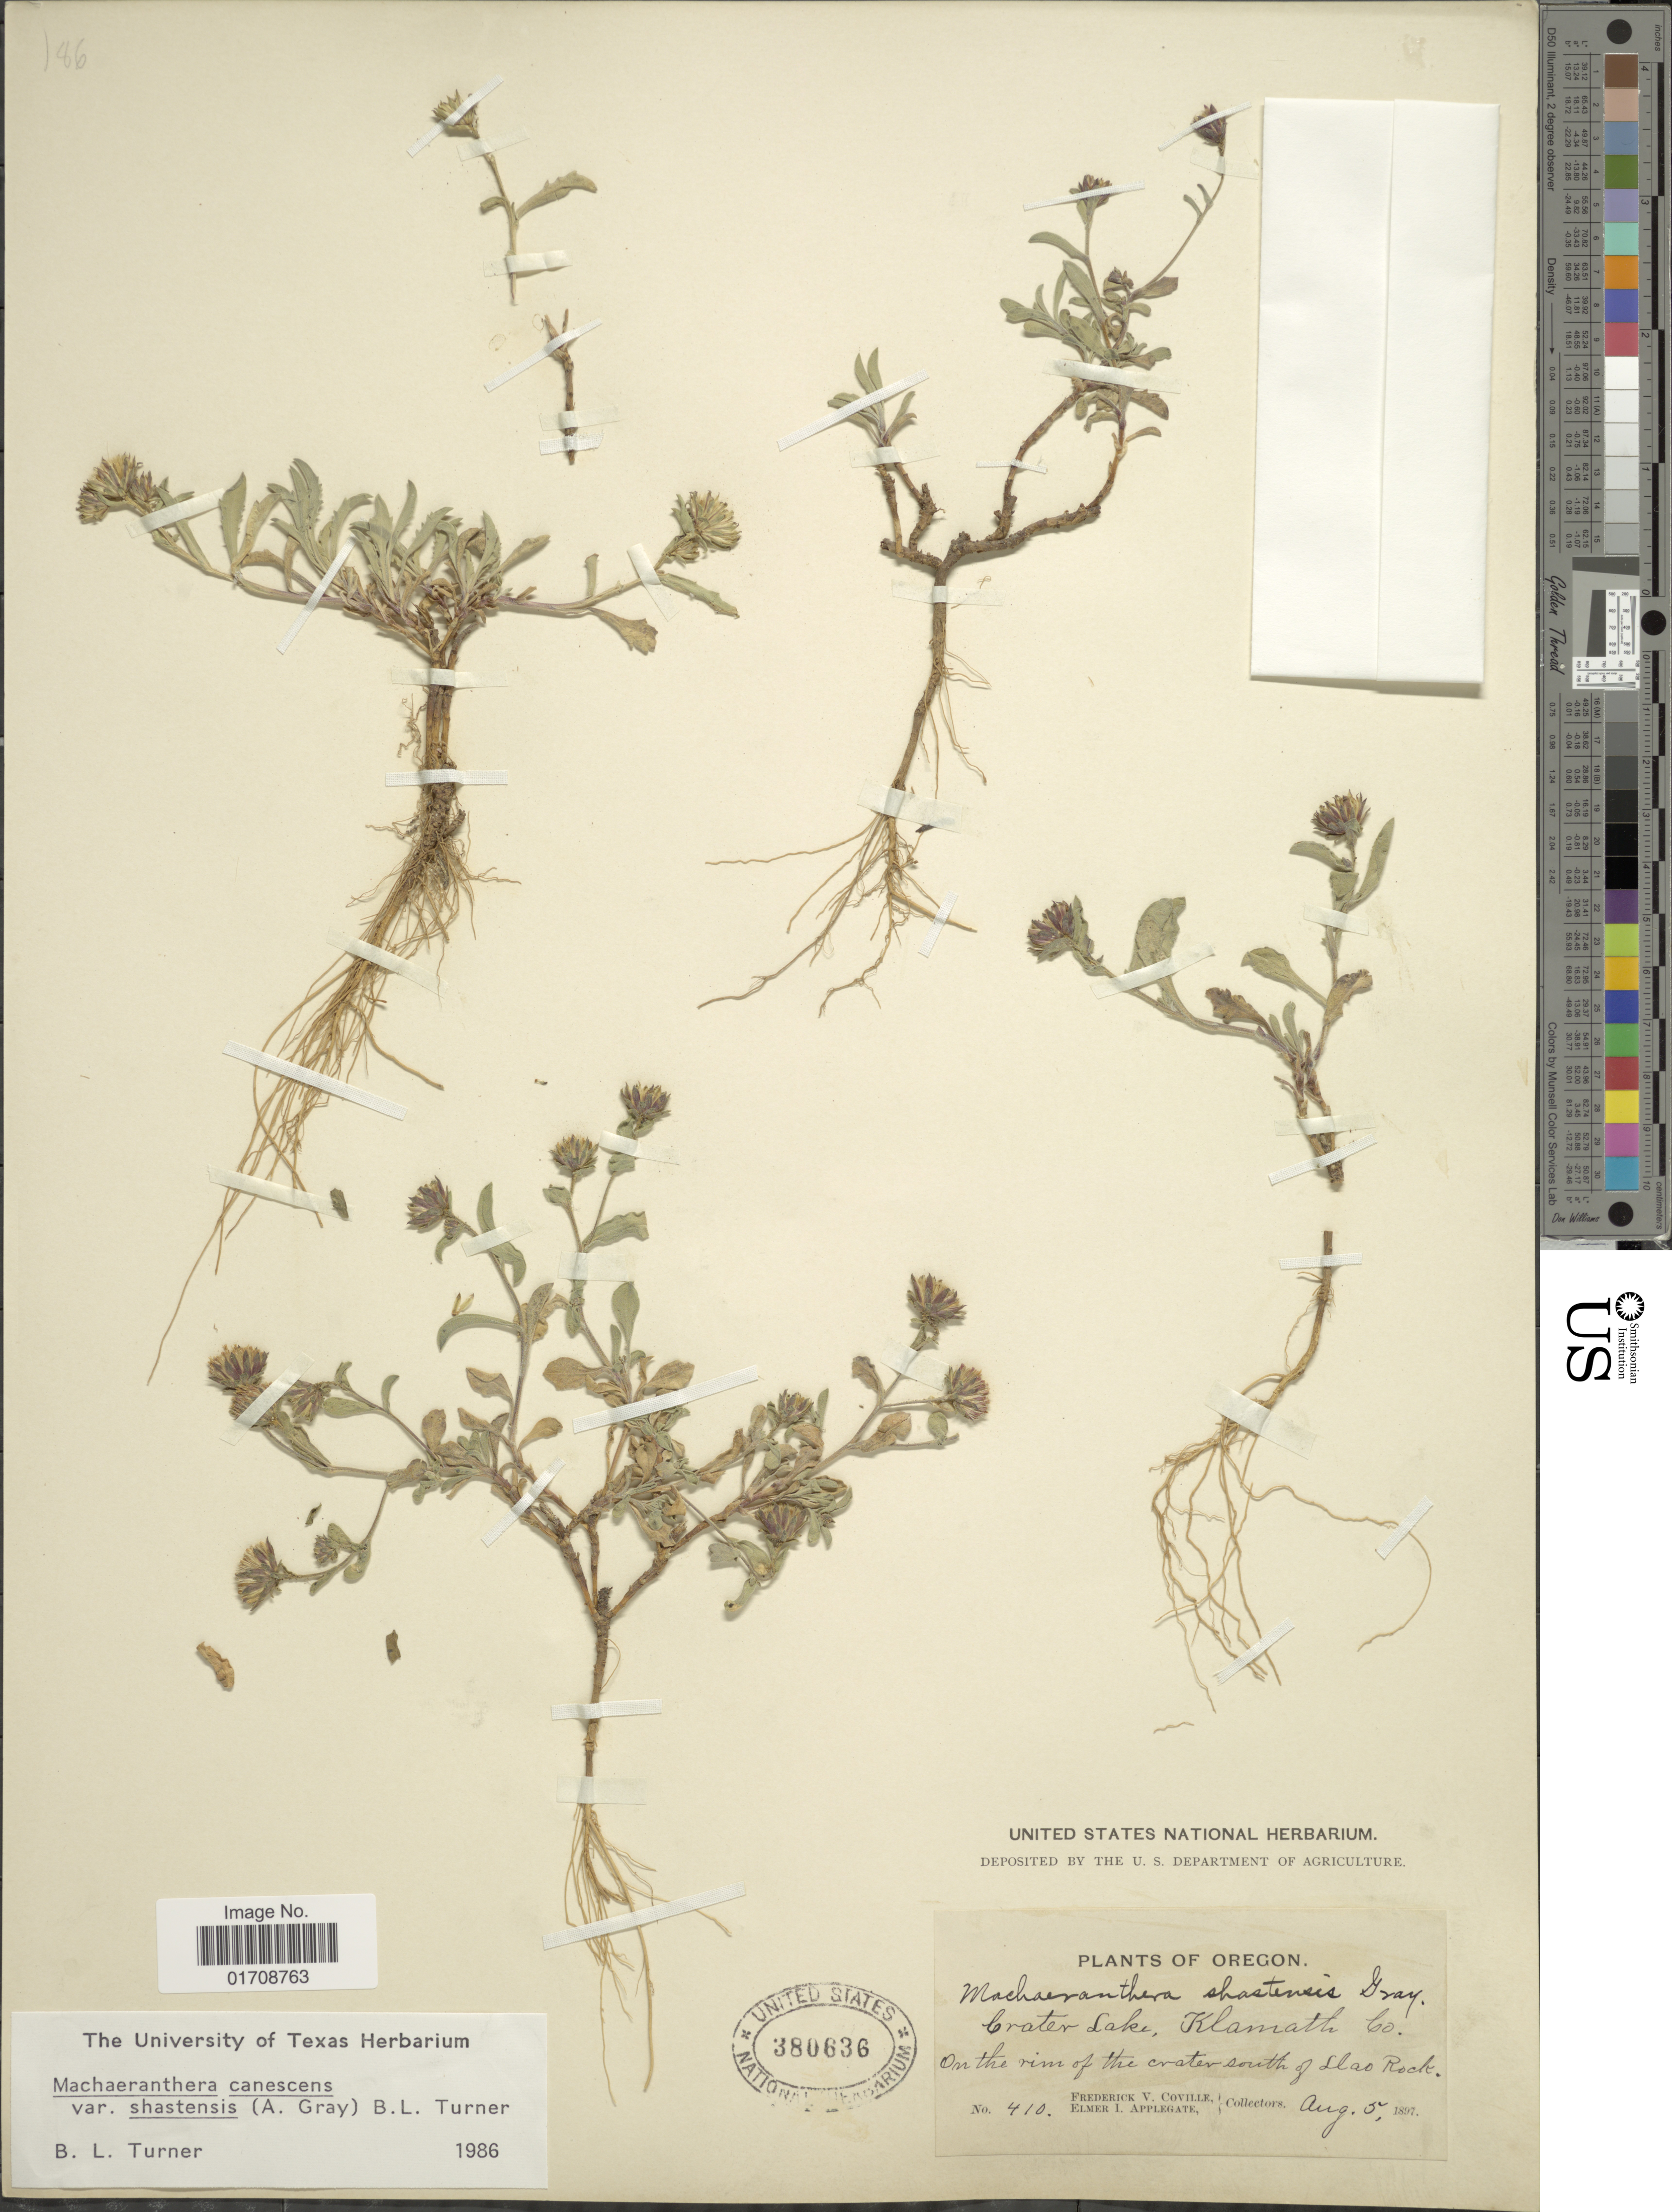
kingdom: Plantae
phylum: Tracheophyta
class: Magnoliopsida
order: Asterales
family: Asteraceae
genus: Machaeranthera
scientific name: Machaeranthera canescens var. shastensis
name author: (A. Gray) B.L. Turner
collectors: F. V. Coville & E. I. Applegate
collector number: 410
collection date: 1897-08-05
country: United States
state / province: Oregon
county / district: Klamath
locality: Crater Lake, Klamath Co., south of Llao Rock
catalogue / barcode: US 380636